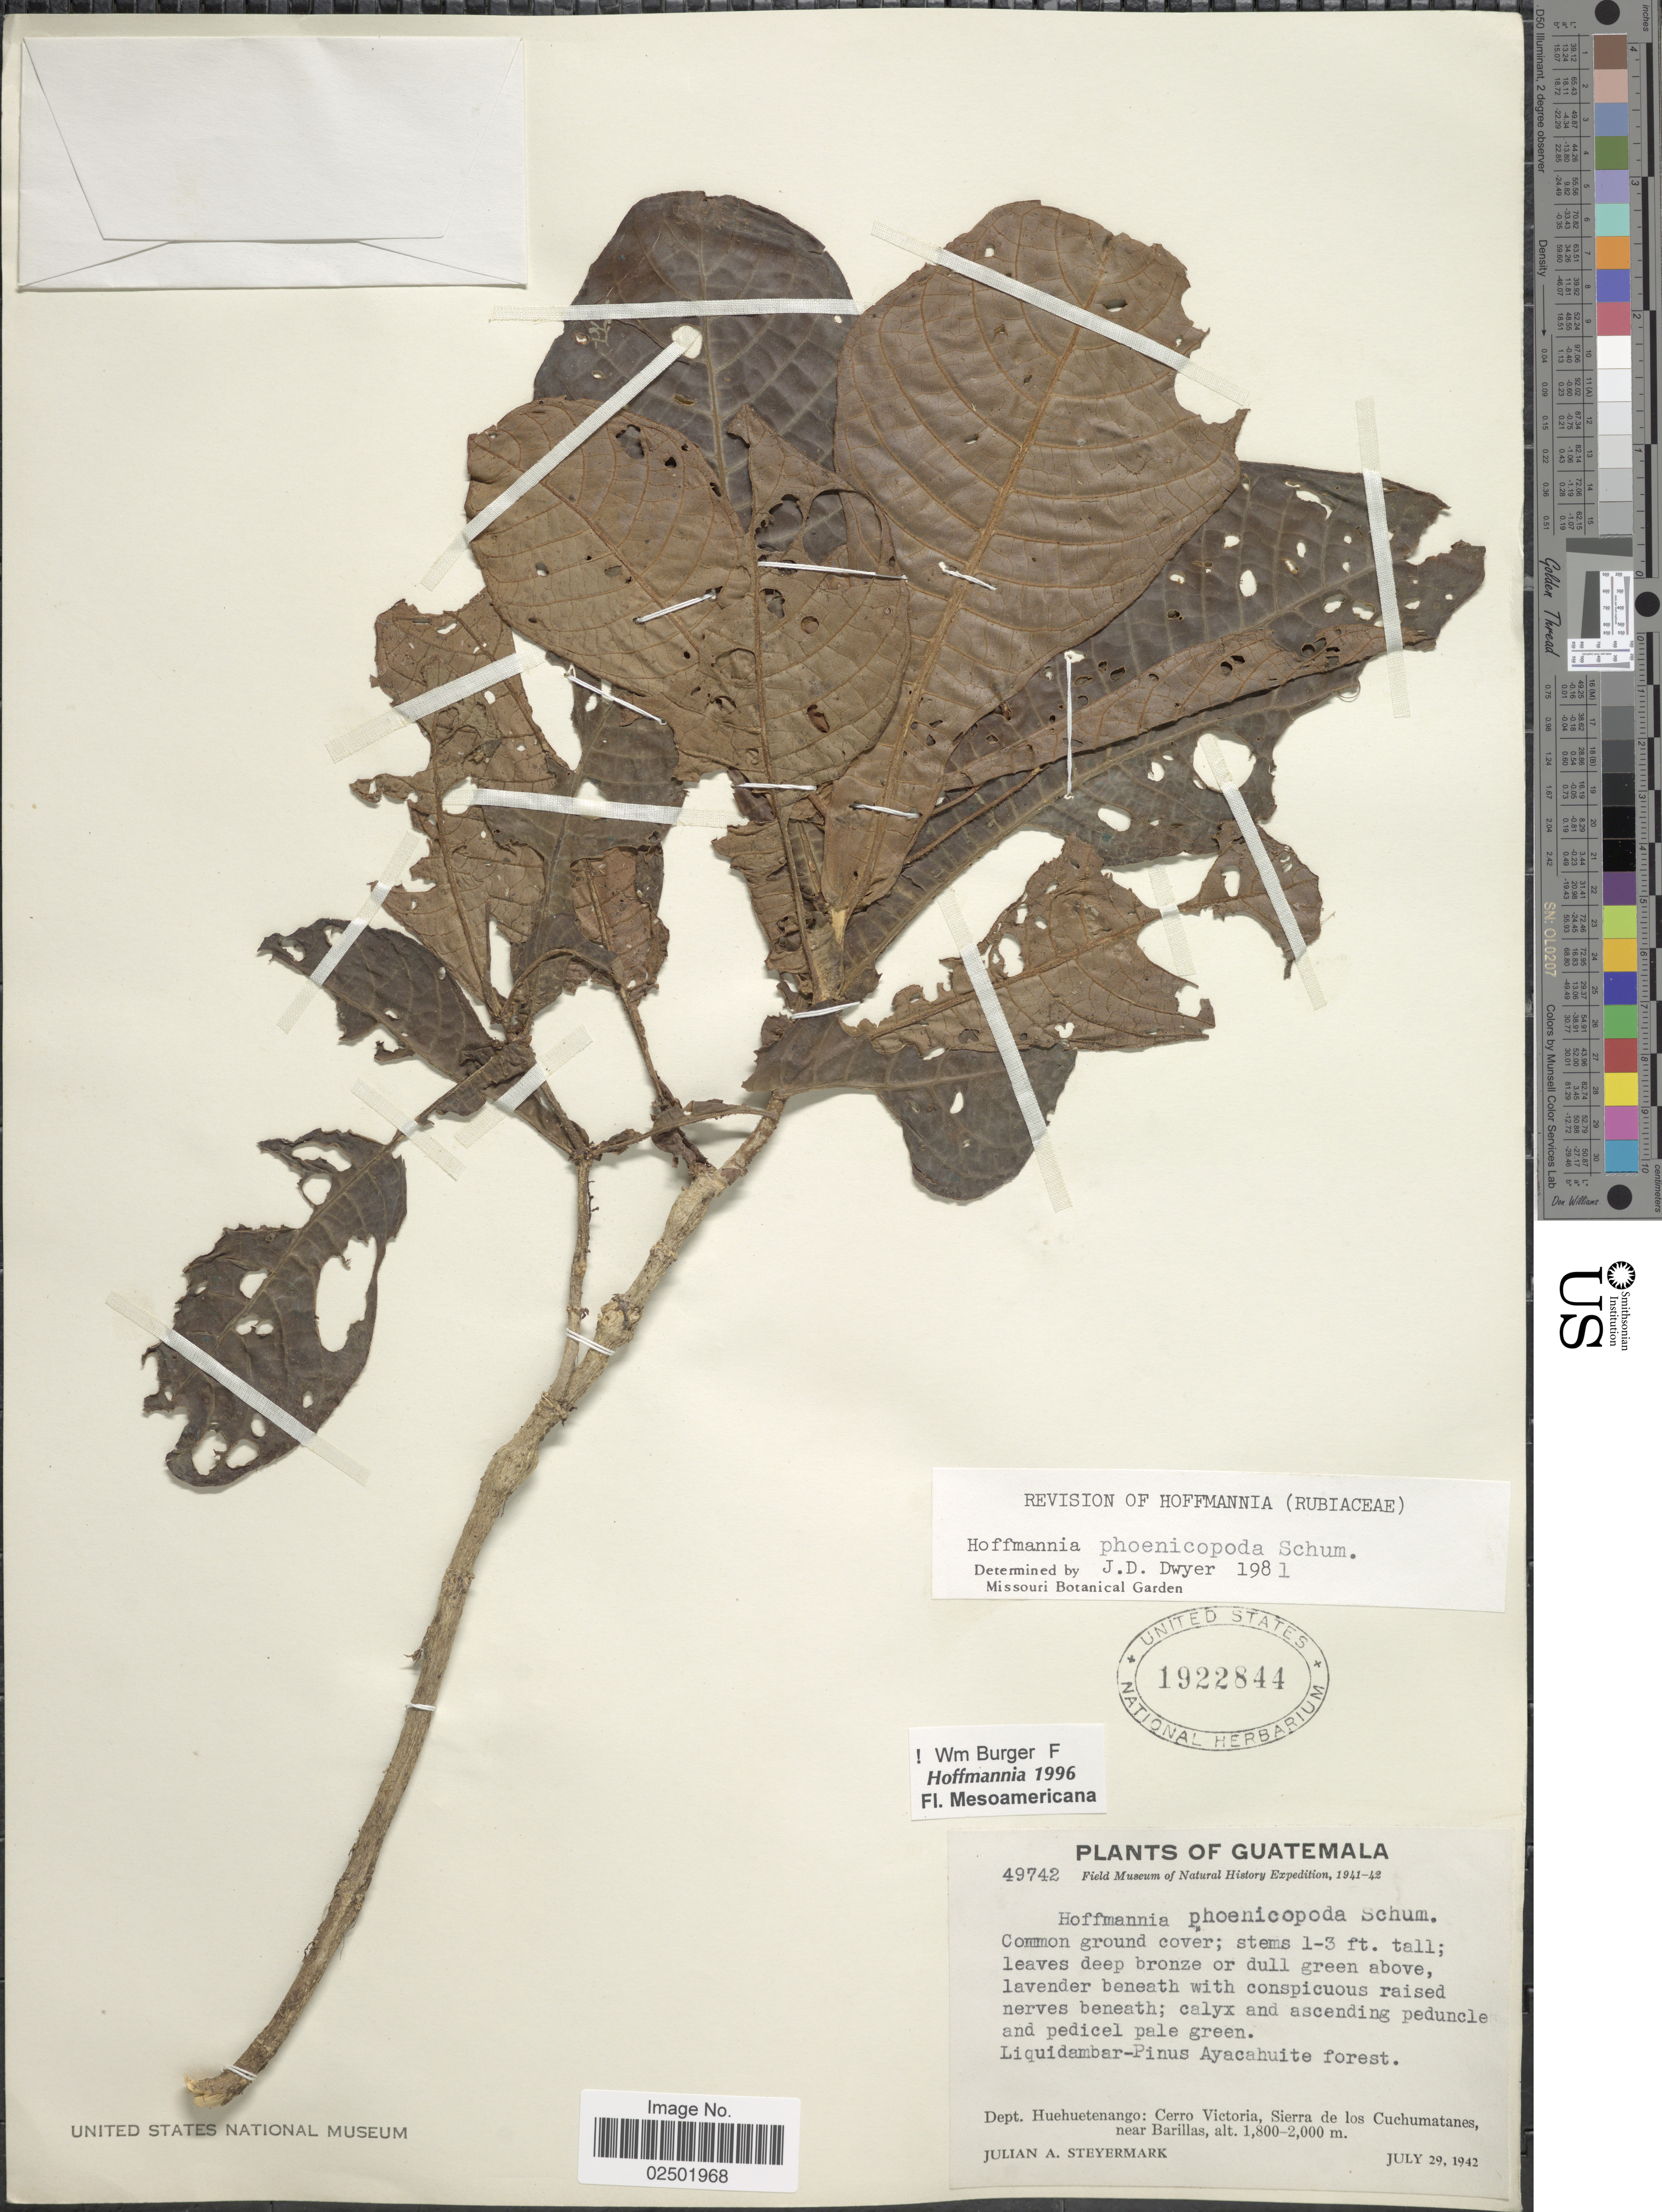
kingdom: Plantae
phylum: Tracheophyta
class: Magnoliopsida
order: Gentianales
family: Rubiaceae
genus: Hoffmannia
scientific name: Hoffmannia phoenicopoda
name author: K. Schum.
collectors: J. Steyermark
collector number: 49742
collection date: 1942-07-29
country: Guatemala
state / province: Huehuetenango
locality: Cerro Victoria, Sierra de los Cuchumatanes, near Barillas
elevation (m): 1800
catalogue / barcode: US 1922844